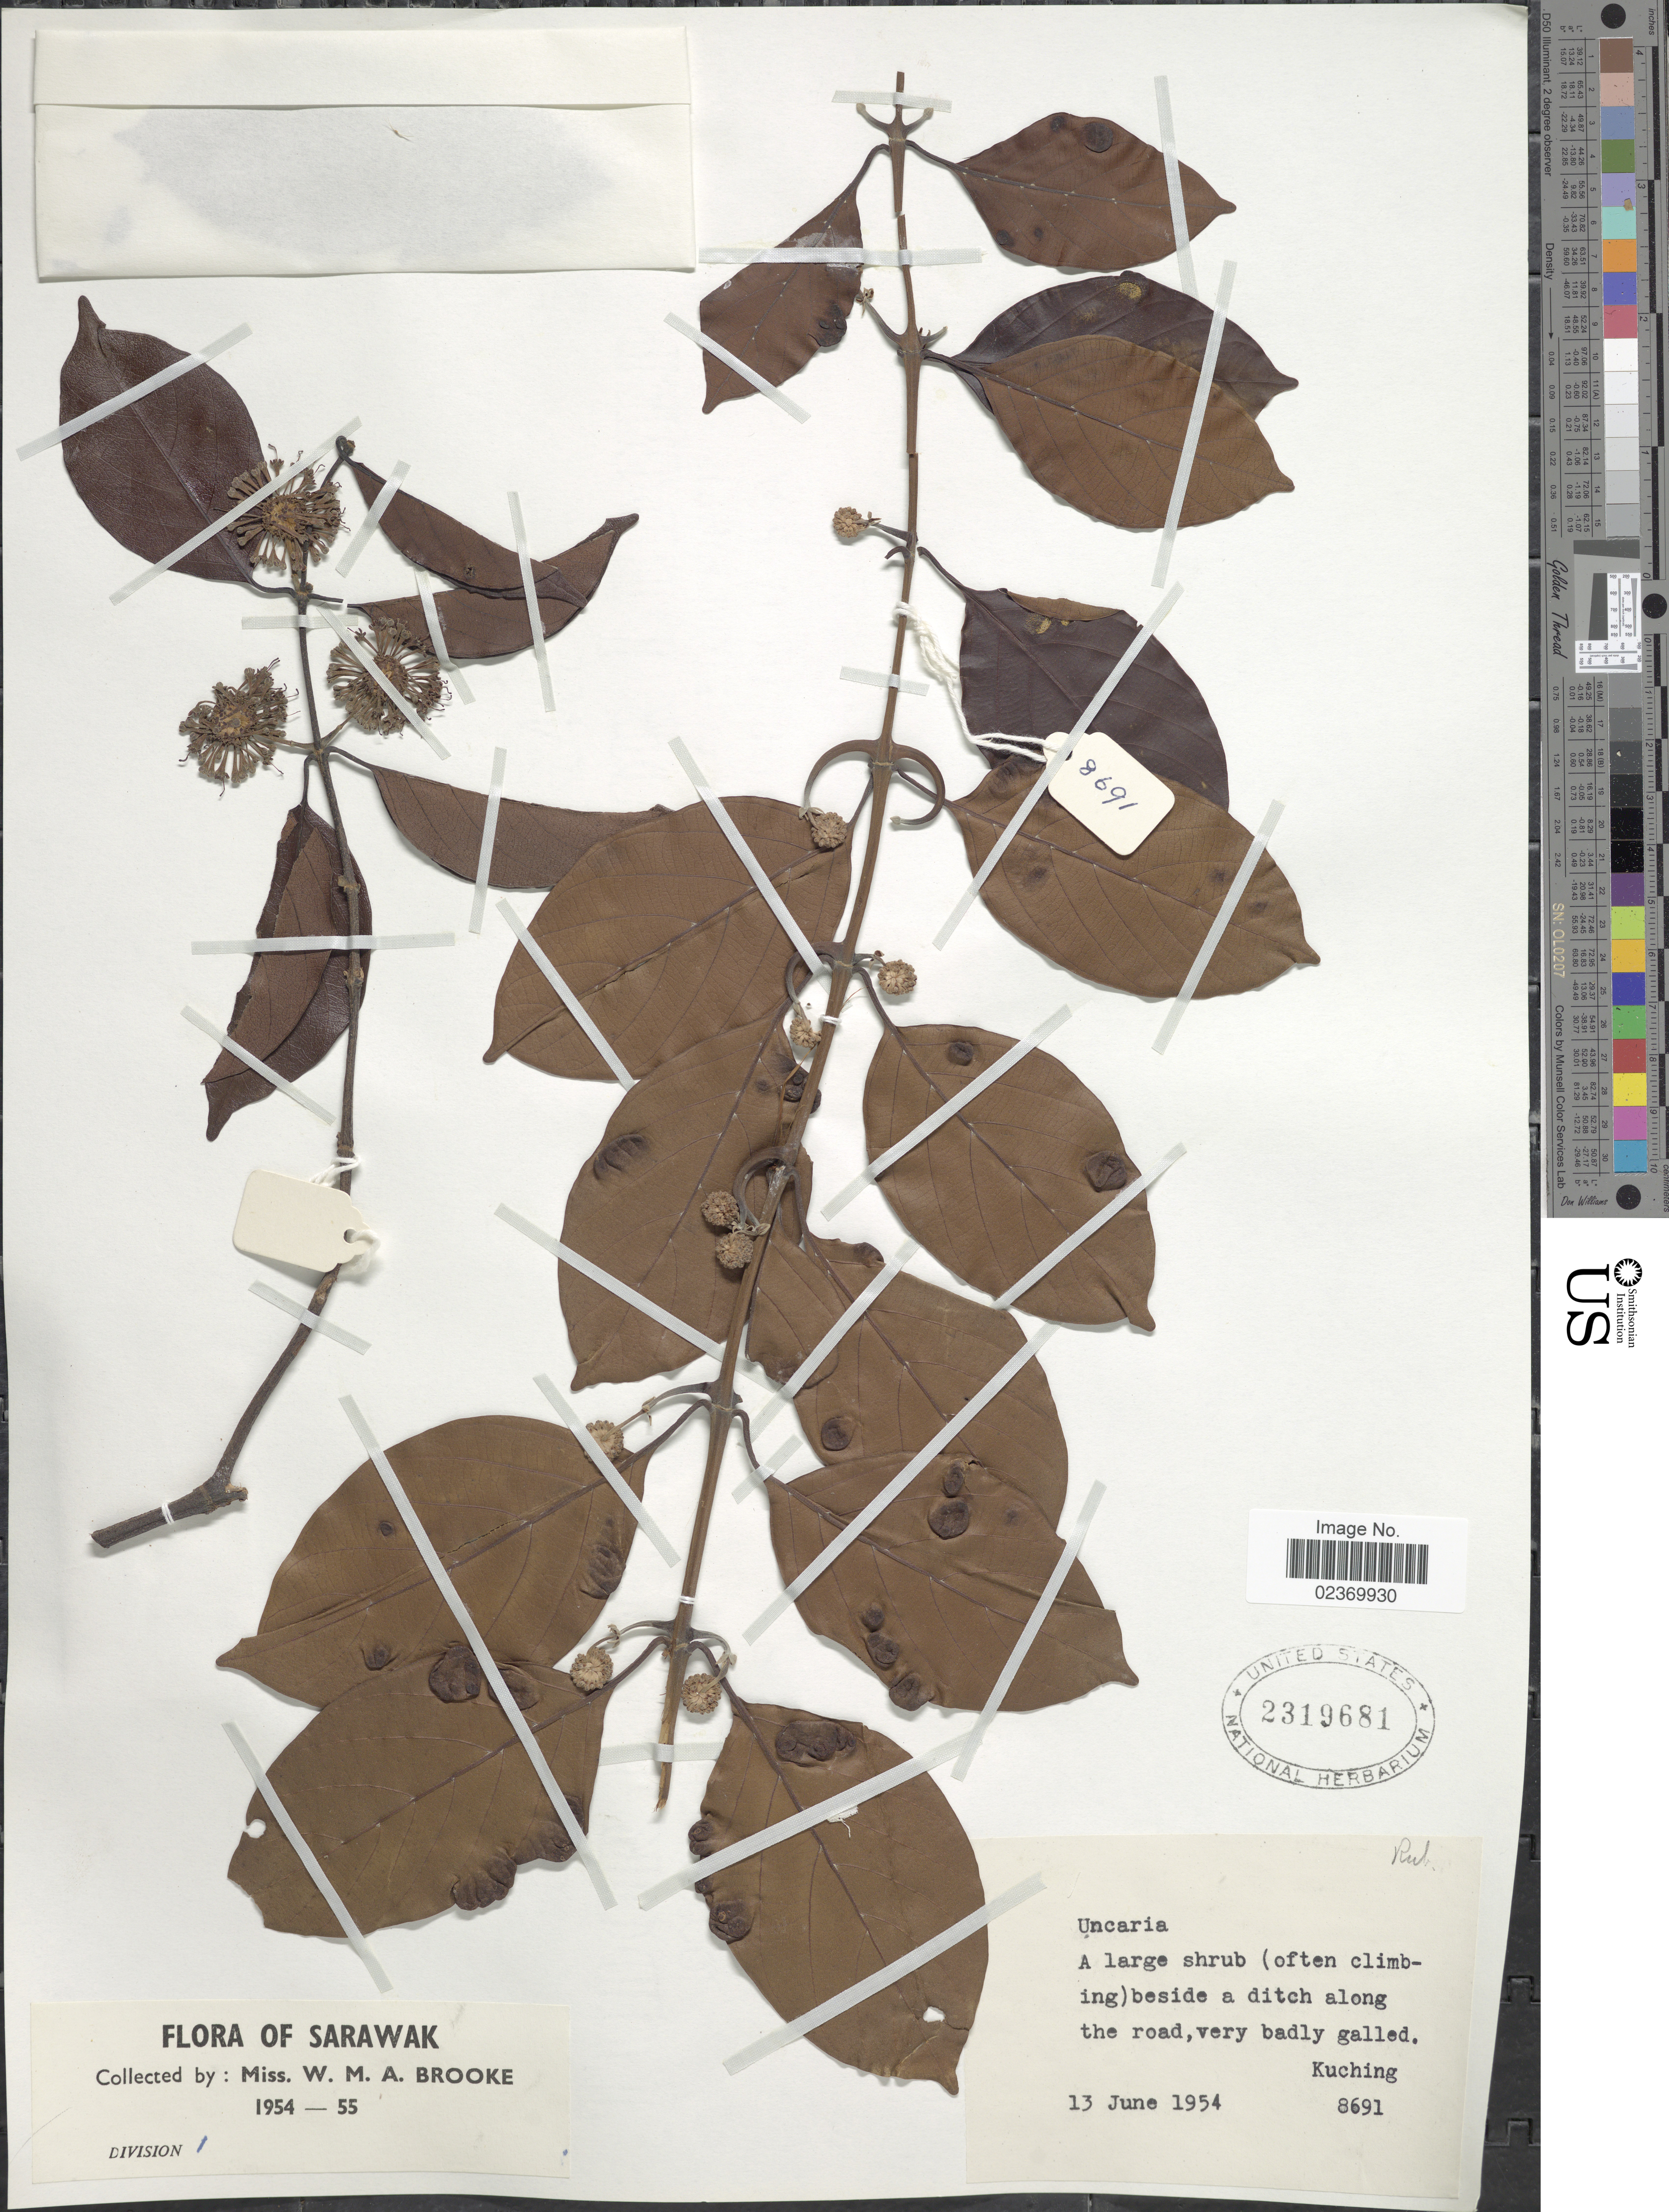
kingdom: Plantae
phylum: Tracheophyta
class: Magnoliopsida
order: Gentianales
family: Rubiaceae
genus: Uncaria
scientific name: Uncaria sp.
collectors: W. Brooke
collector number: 8691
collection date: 1954-06-13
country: Malaysia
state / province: Sarawak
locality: Kuching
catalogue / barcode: US 2319681